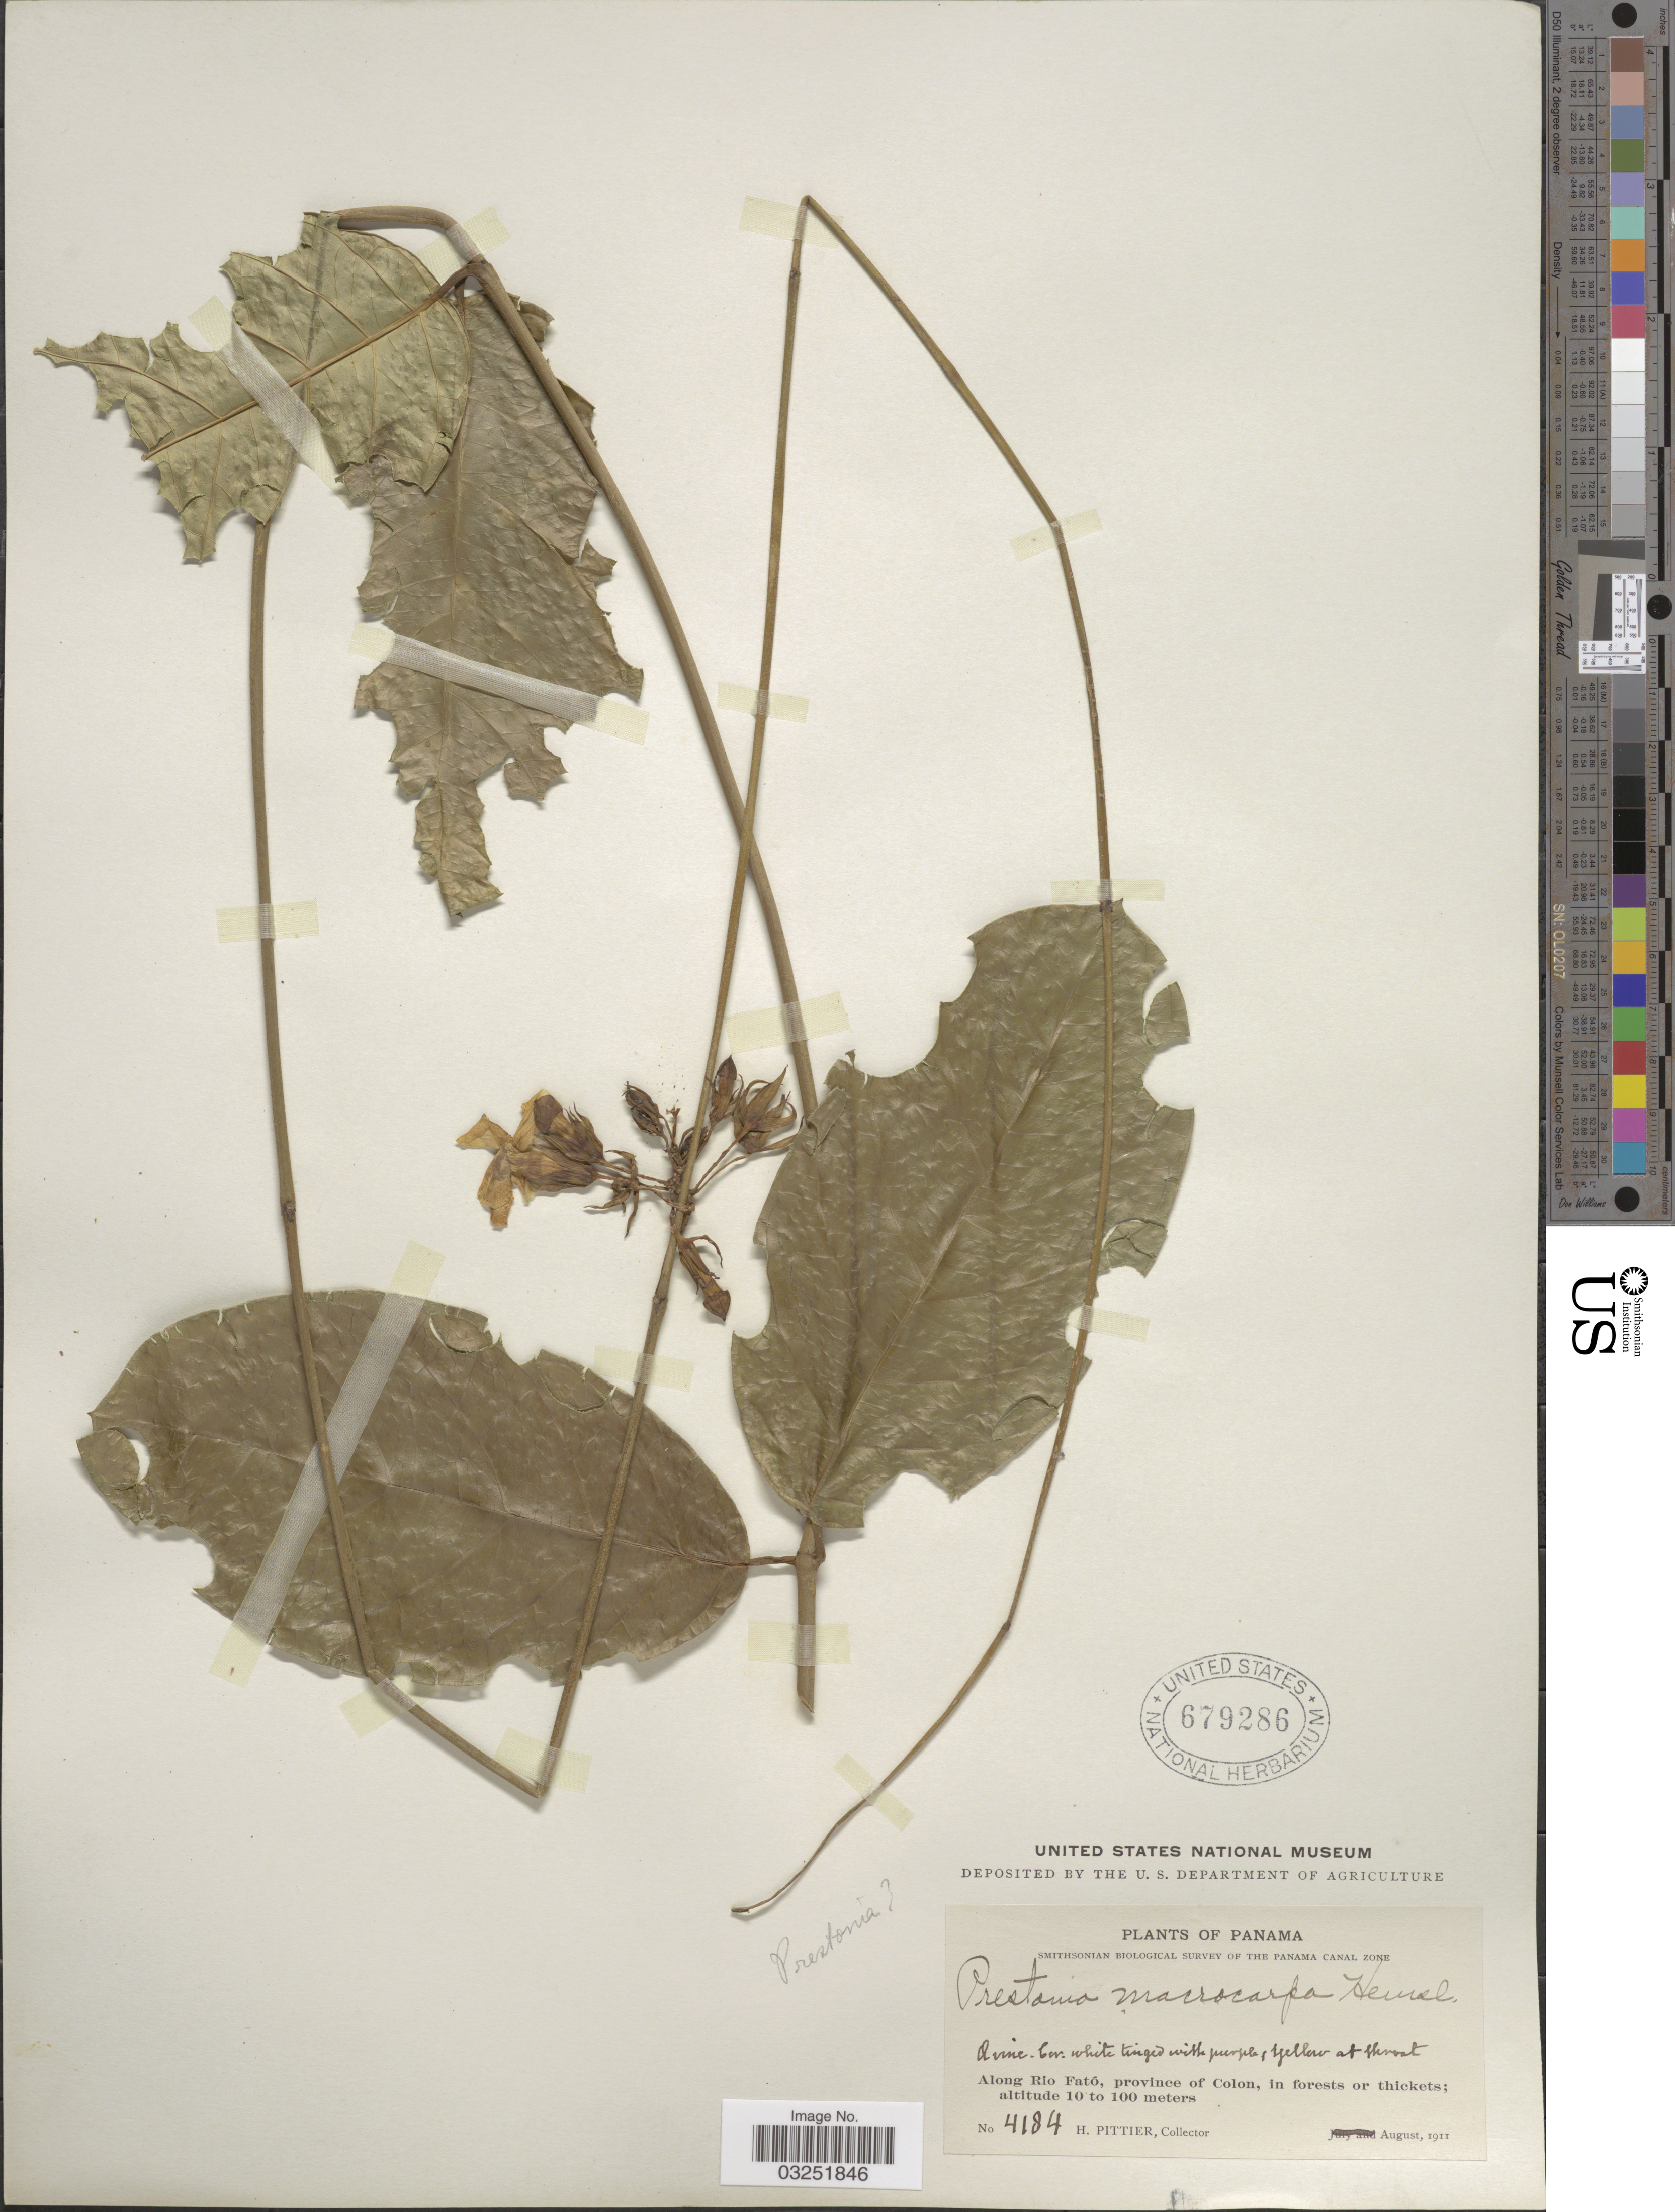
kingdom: Plantae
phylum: Tracheophyta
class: Magnoliopsida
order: Gentianales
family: Apocynaceae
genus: Prestonia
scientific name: Prestonia portobellensis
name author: (Beurl.) Woodson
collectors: H. F. Pittier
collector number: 4184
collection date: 1911-08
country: Panama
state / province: Colón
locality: Along Rio Fató.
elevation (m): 10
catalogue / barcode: US 679286